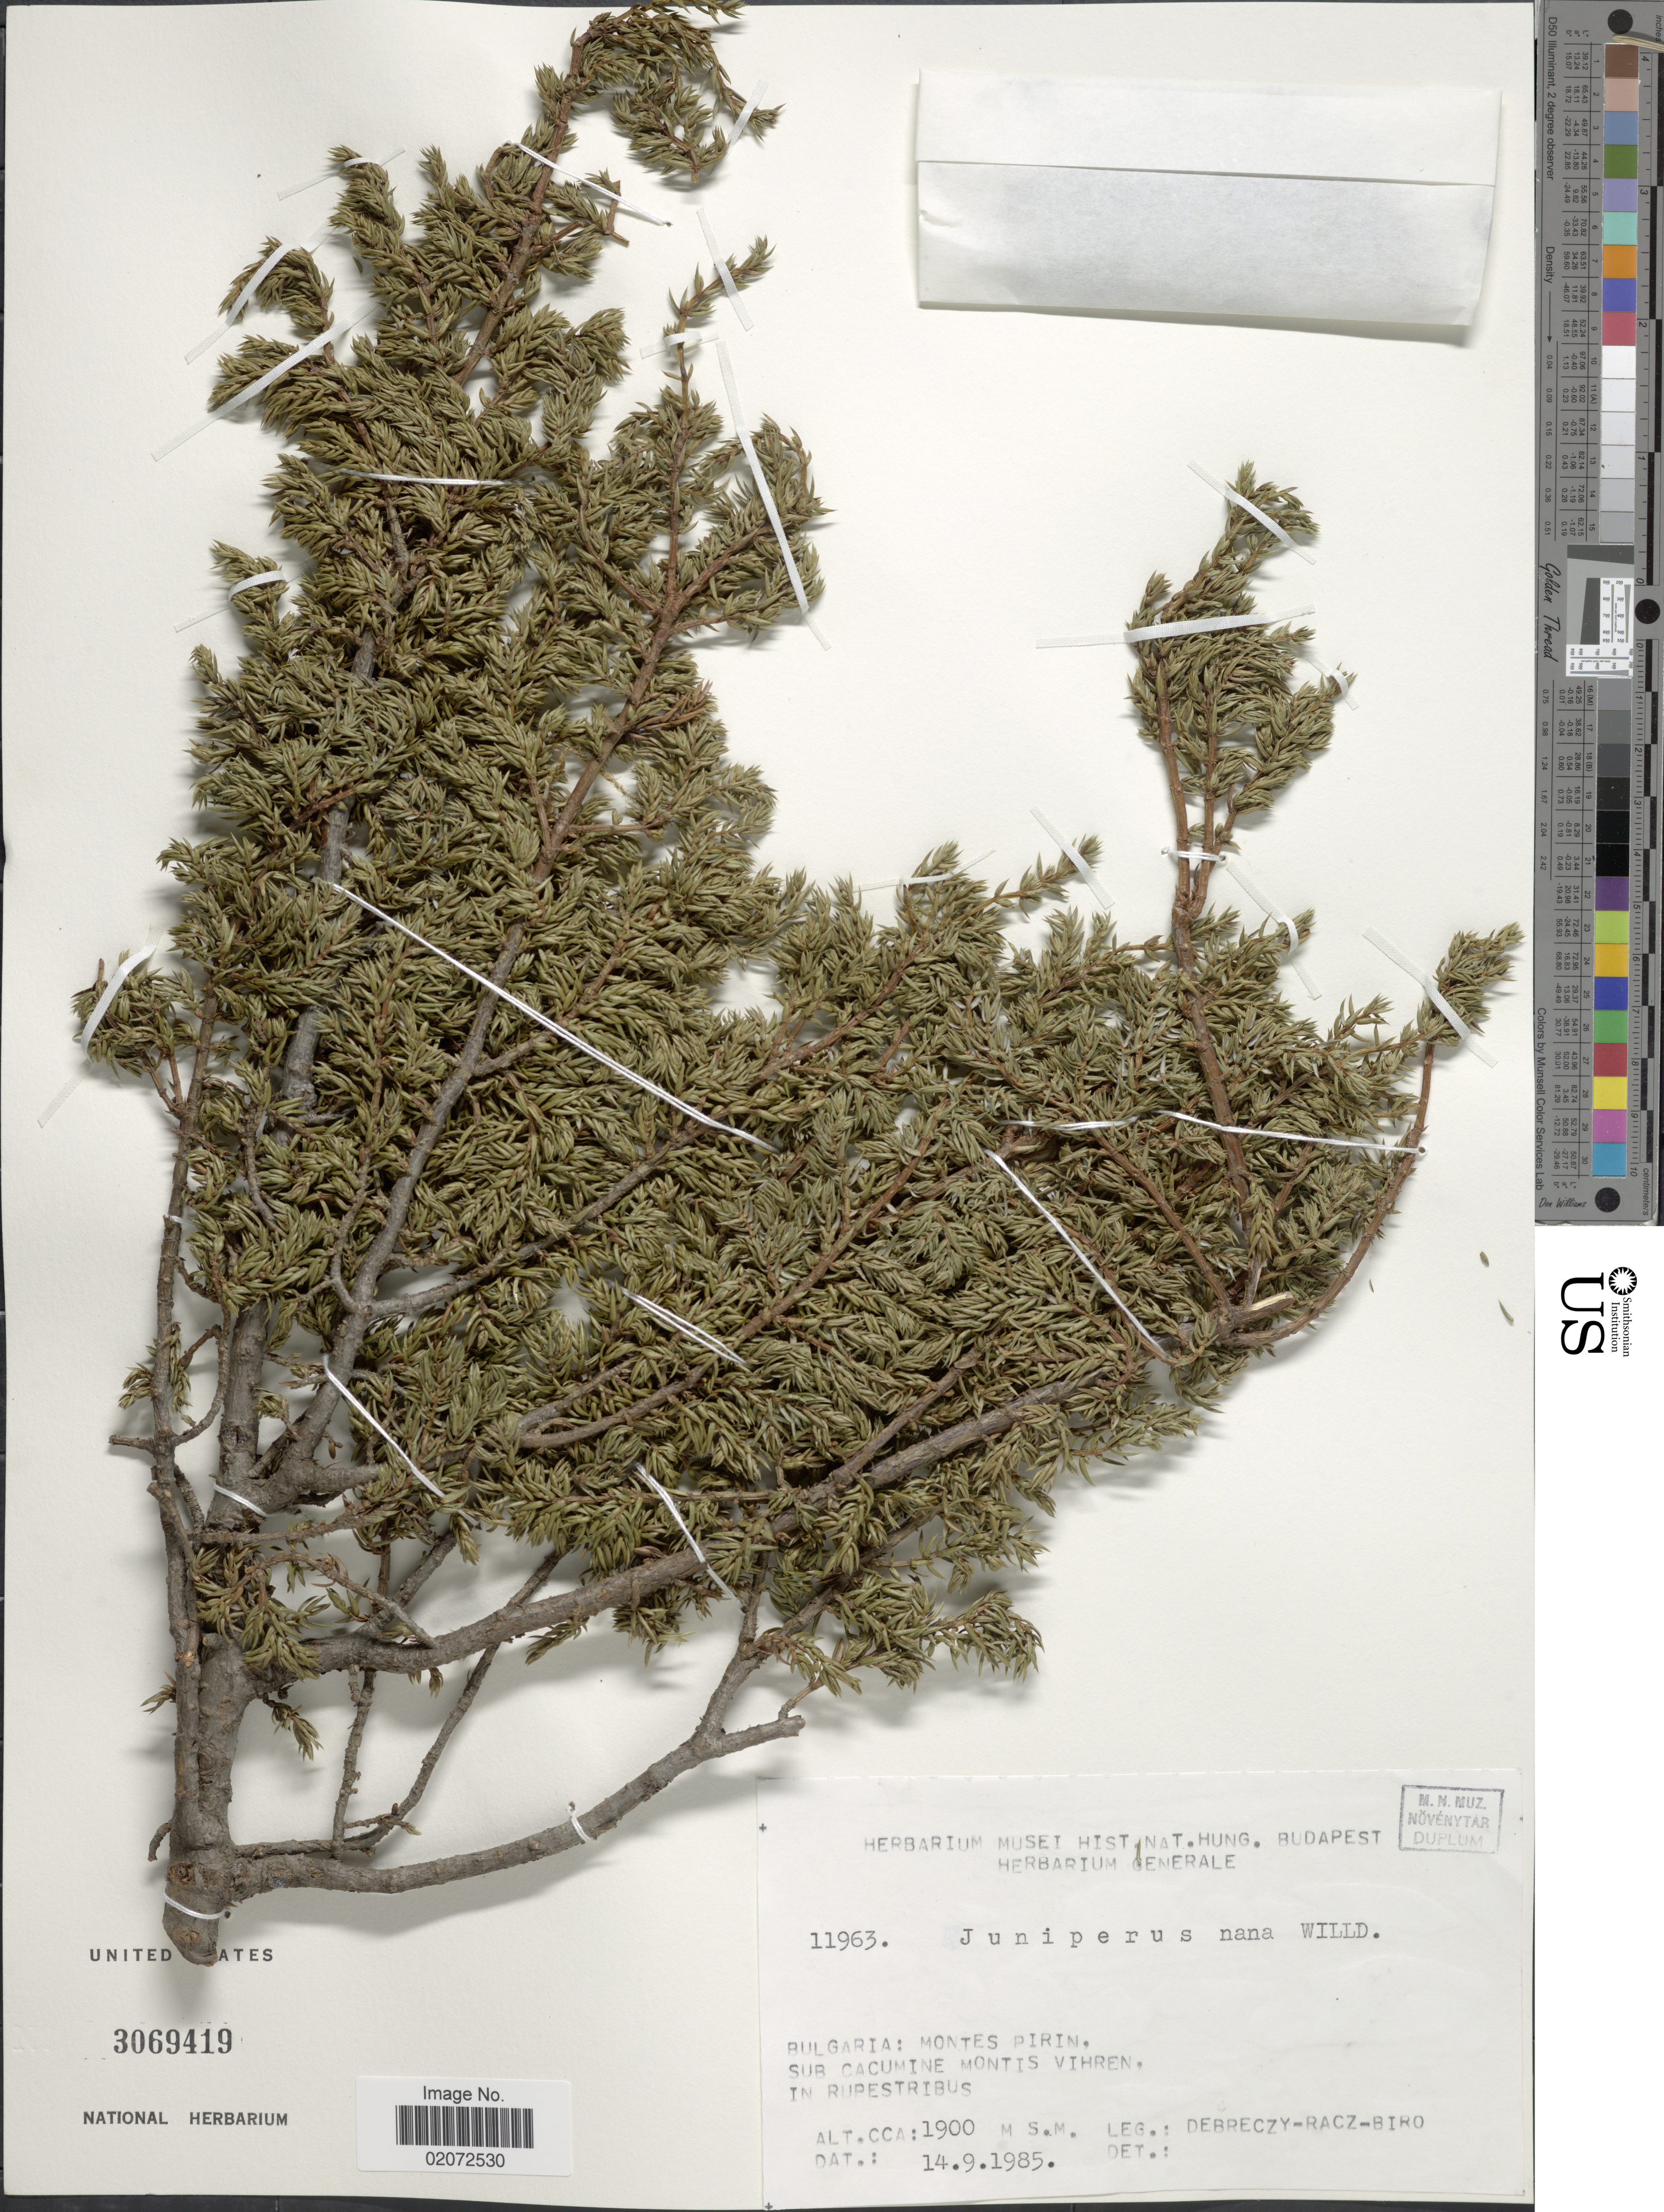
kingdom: Plantae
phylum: Tracheophyta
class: Pinopsida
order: Pinales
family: Cupressaceae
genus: Juniperus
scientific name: Juniperus communis subsp. nana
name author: (Willd.) Syme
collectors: Debreczy, Rácz & Biro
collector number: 11963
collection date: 1985-09-14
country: Bulgaria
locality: Bulgaria: Montes Pirin. Sub Cacumine montis vihren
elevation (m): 1900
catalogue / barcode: US 3069419